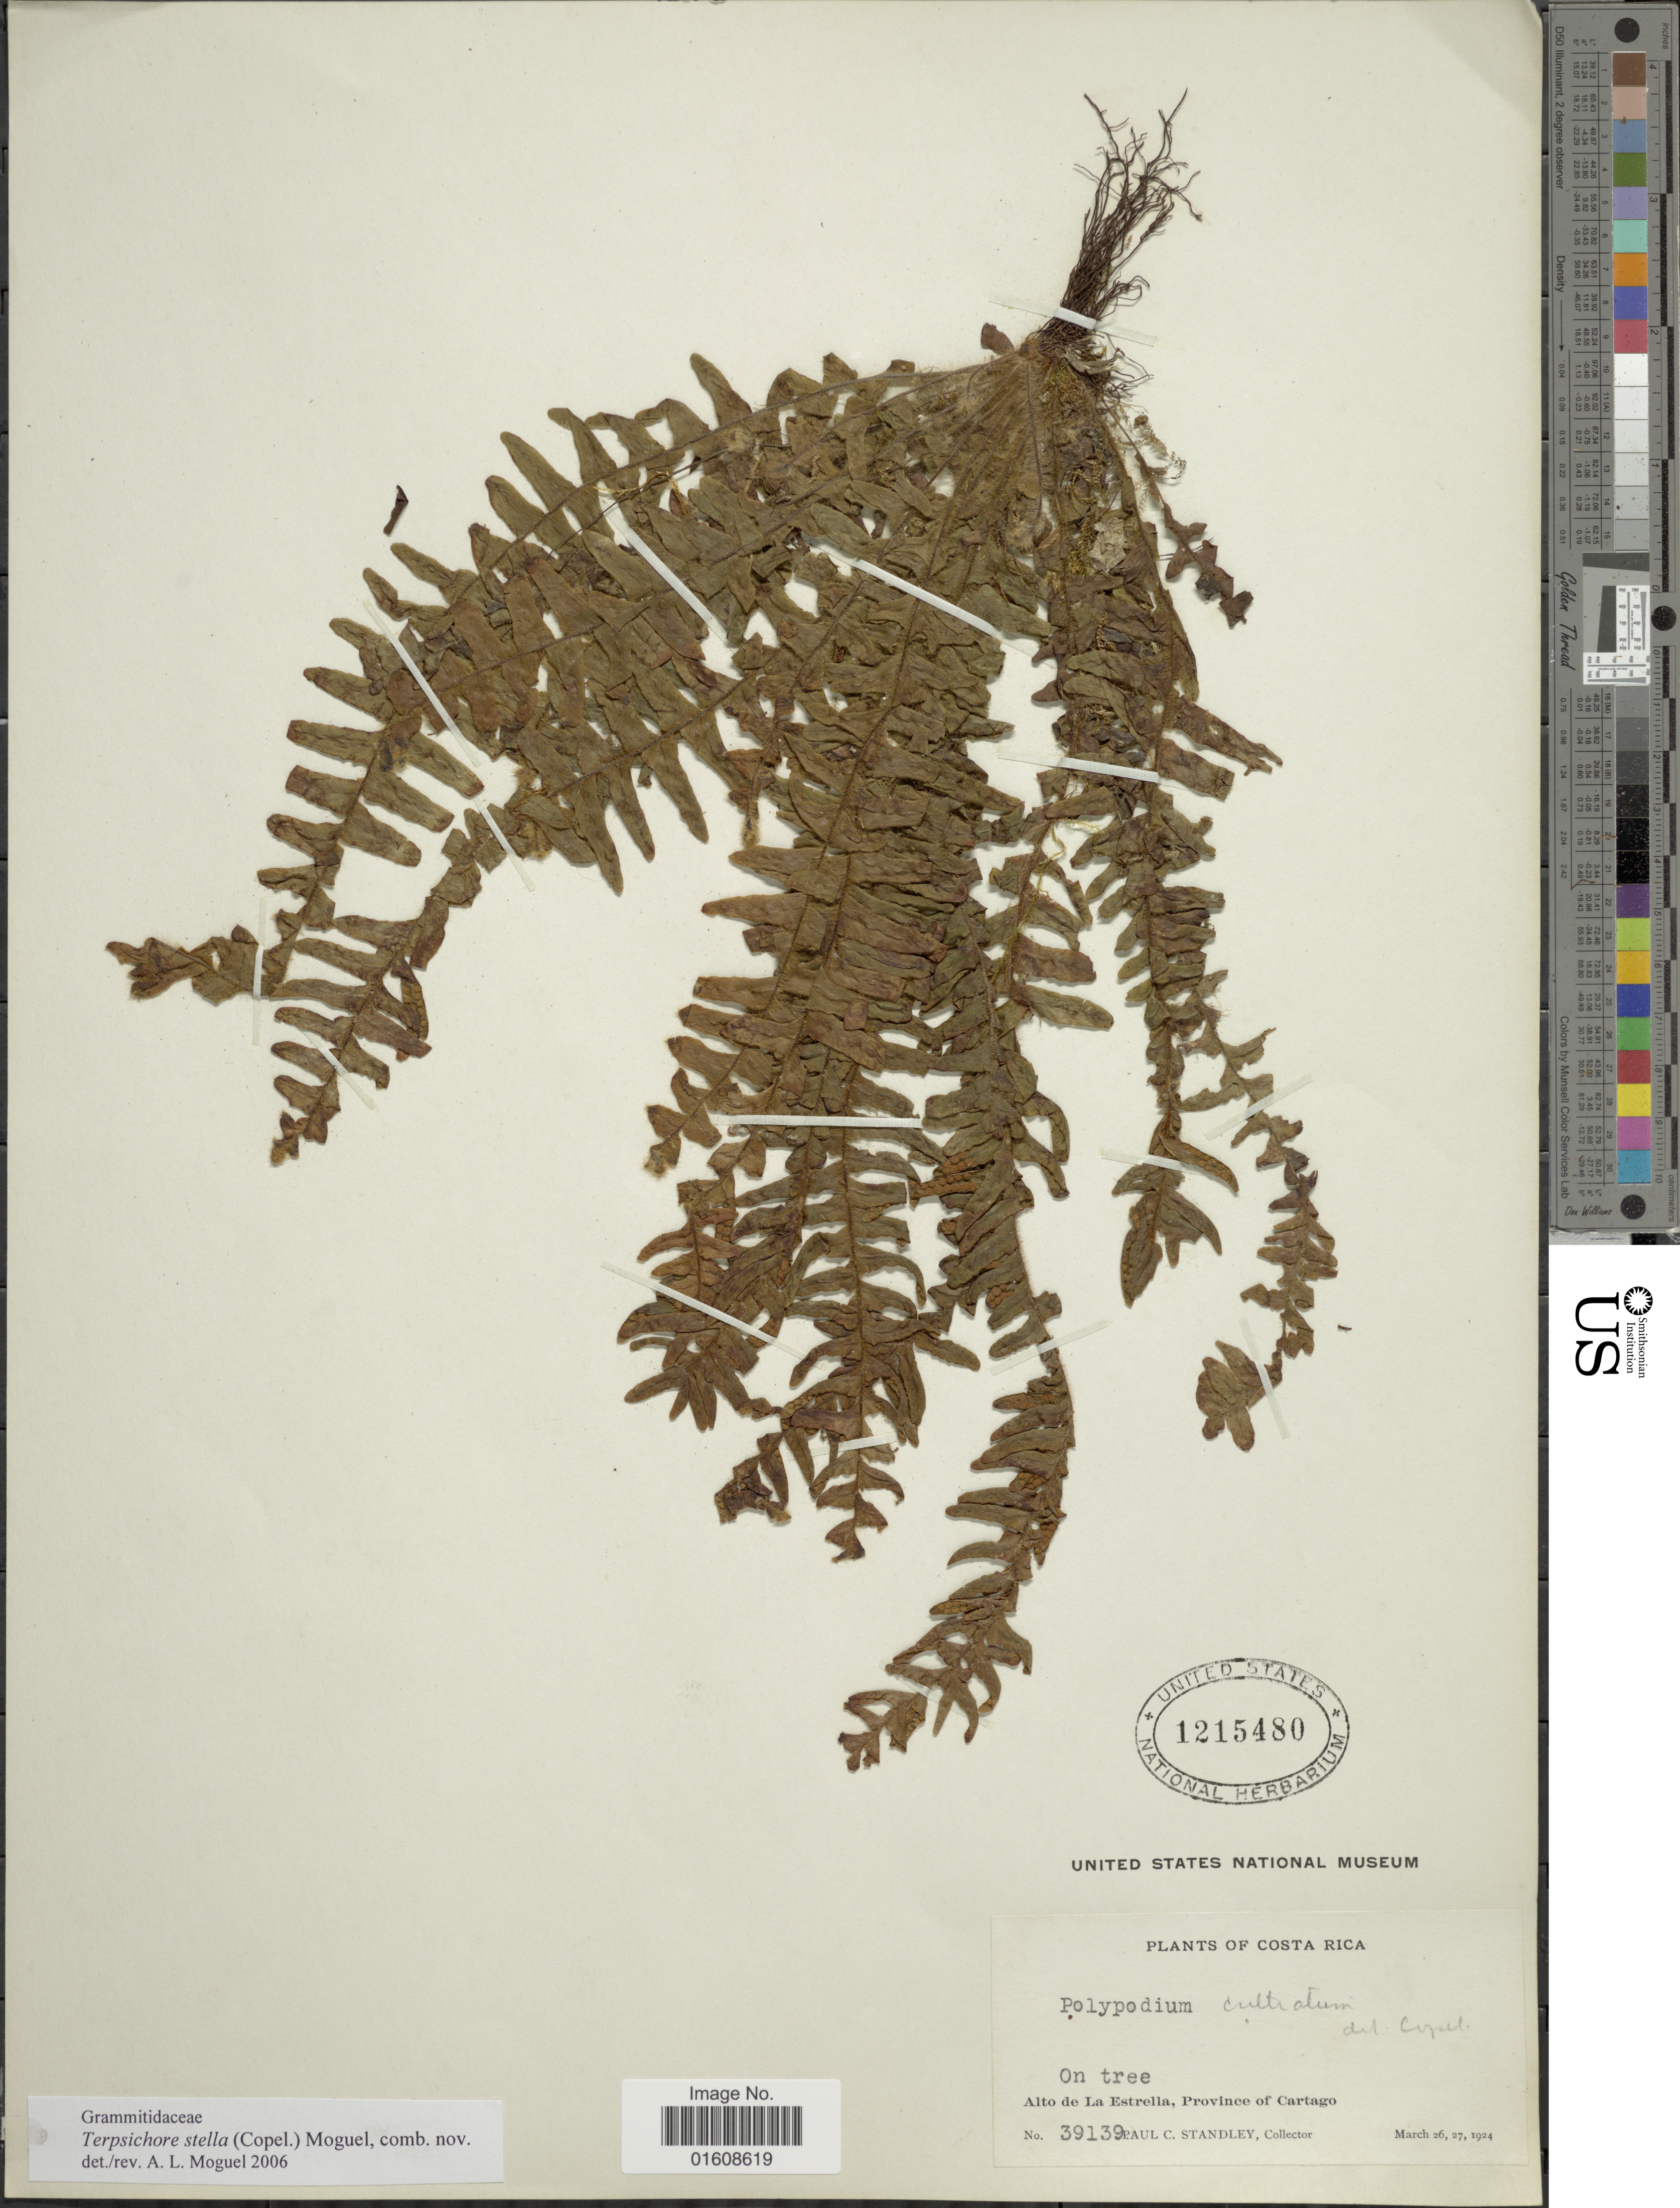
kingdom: Plantae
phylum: Tracheophyta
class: Polypodiopsida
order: Polypodiales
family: Polypodiaceae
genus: Alansmia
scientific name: Alansmia stella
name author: (Copel.) Moguel & M. Kessler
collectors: P. C. Standley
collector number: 39139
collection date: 1924-03-26/1924-03-27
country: Costa Rica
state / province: Cartago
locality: Alto de La Estrelia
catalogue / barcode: US 1215480